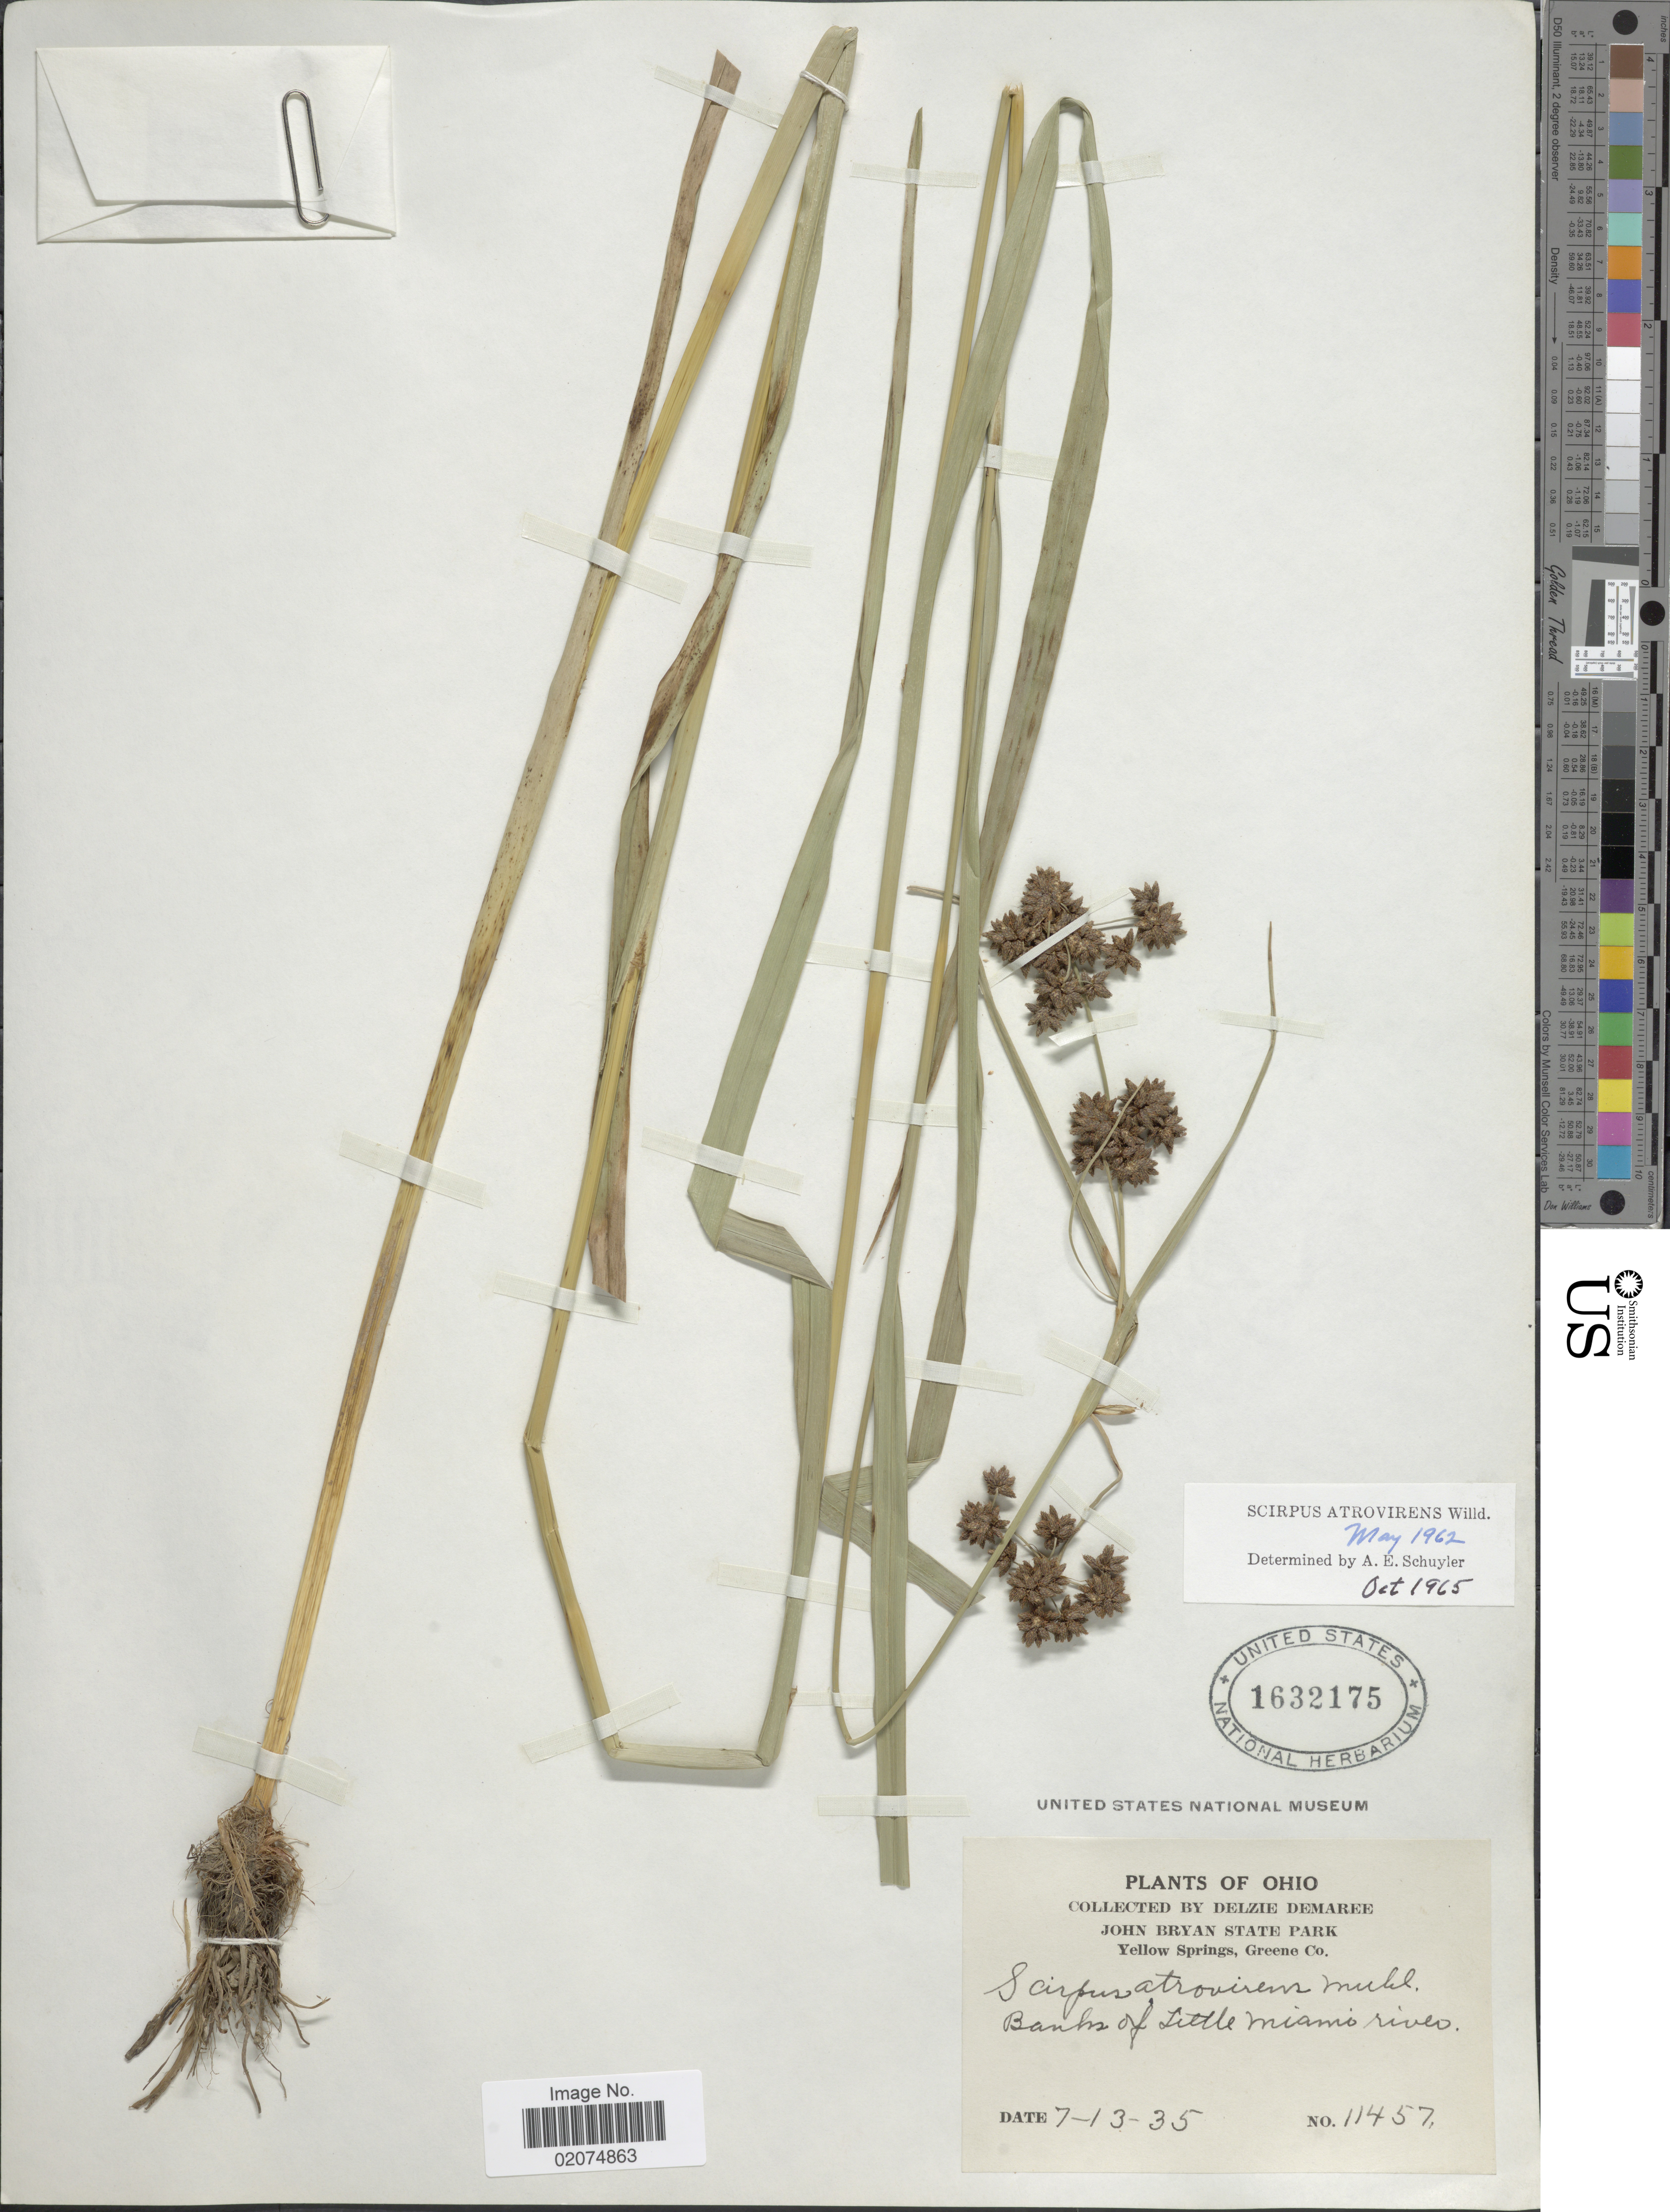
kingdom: Plantae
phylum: Tracheophyta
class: Liliopsida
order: Poales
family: Cyperaceae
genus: Scirpus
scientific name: Scirpus atrovirens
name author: Willd.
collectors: D. Demaree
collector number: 11457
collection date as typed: Transcribed d/m/y: 13/7/35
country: United States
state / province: Ohio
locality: John Bryan State Park, Yellow Springs, Greene Co.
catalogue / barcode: US 1632175